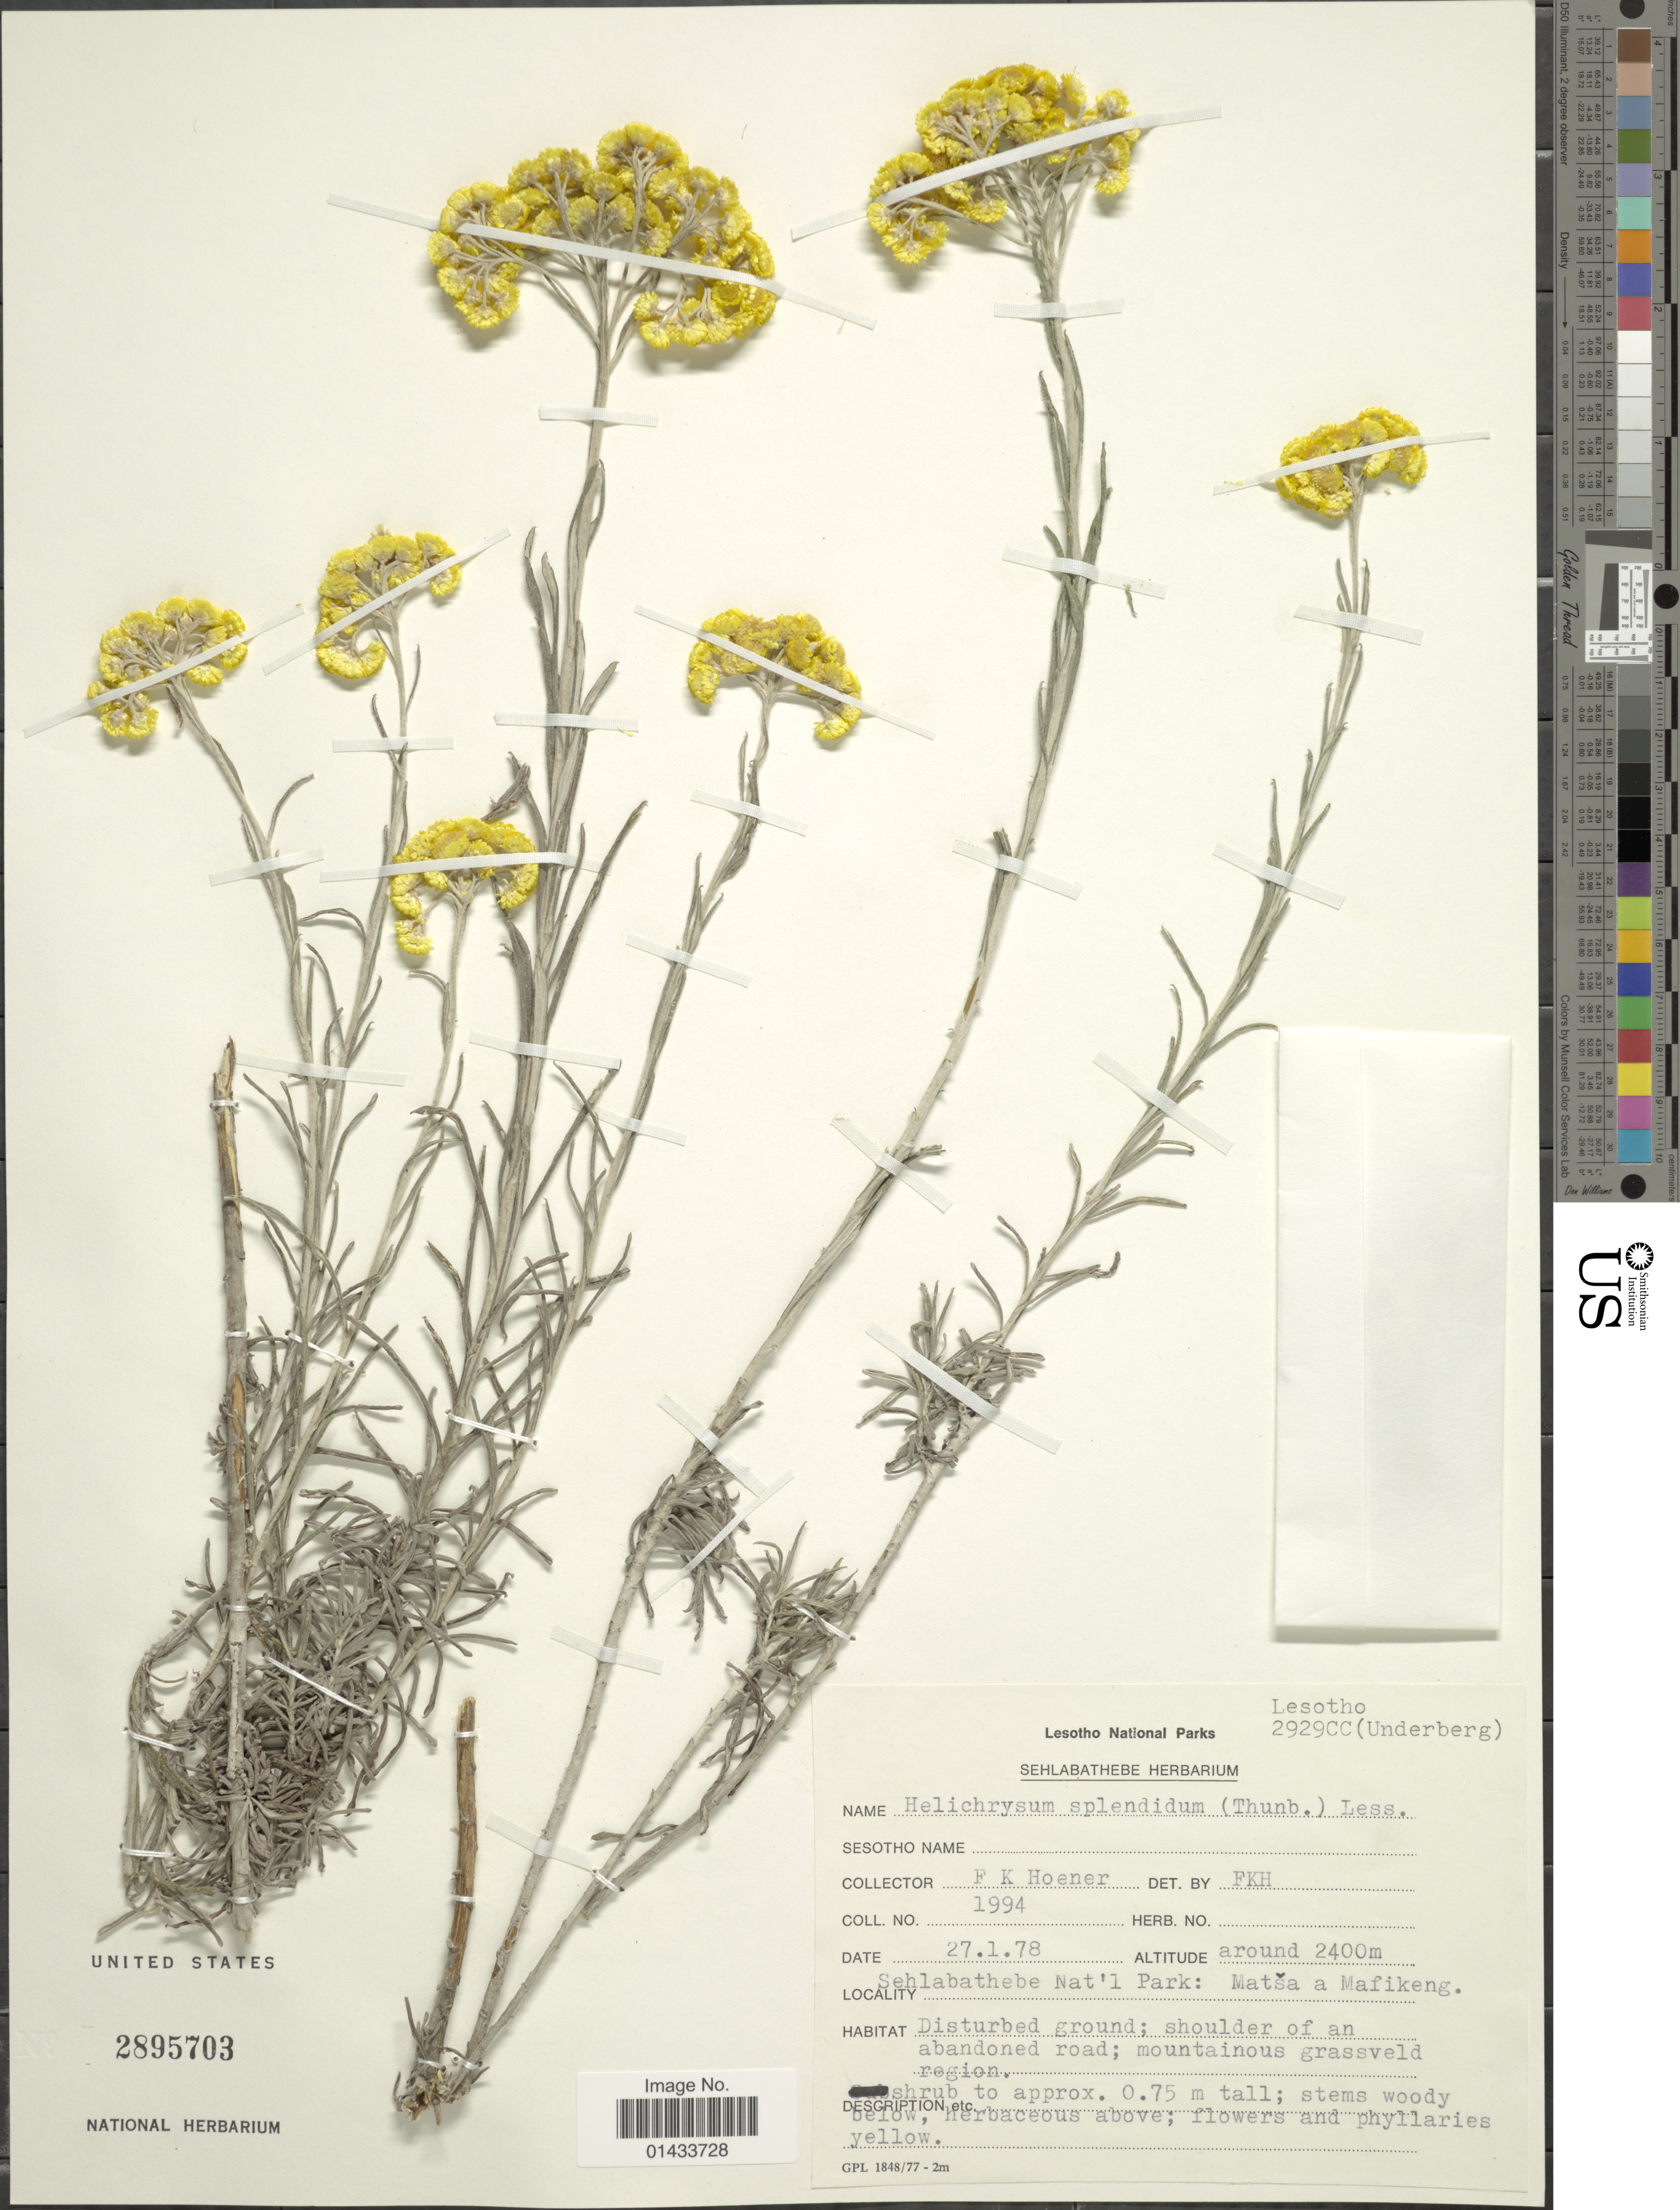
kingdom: Plantae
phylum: Tracheophyta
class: Magnoliopsida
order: Asterales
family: Asteraceae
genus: Helichrysum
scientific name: Helichrysum splendidum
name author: (Thunb.) Less.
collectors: F. Hoener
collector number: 1994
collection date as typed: Transcribed d/m/y: 27/1/78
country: Lesotho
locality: Sehlabathebe Nat' l Park: matsa a Mafikeng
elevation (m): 2400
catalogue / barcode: US 2895703